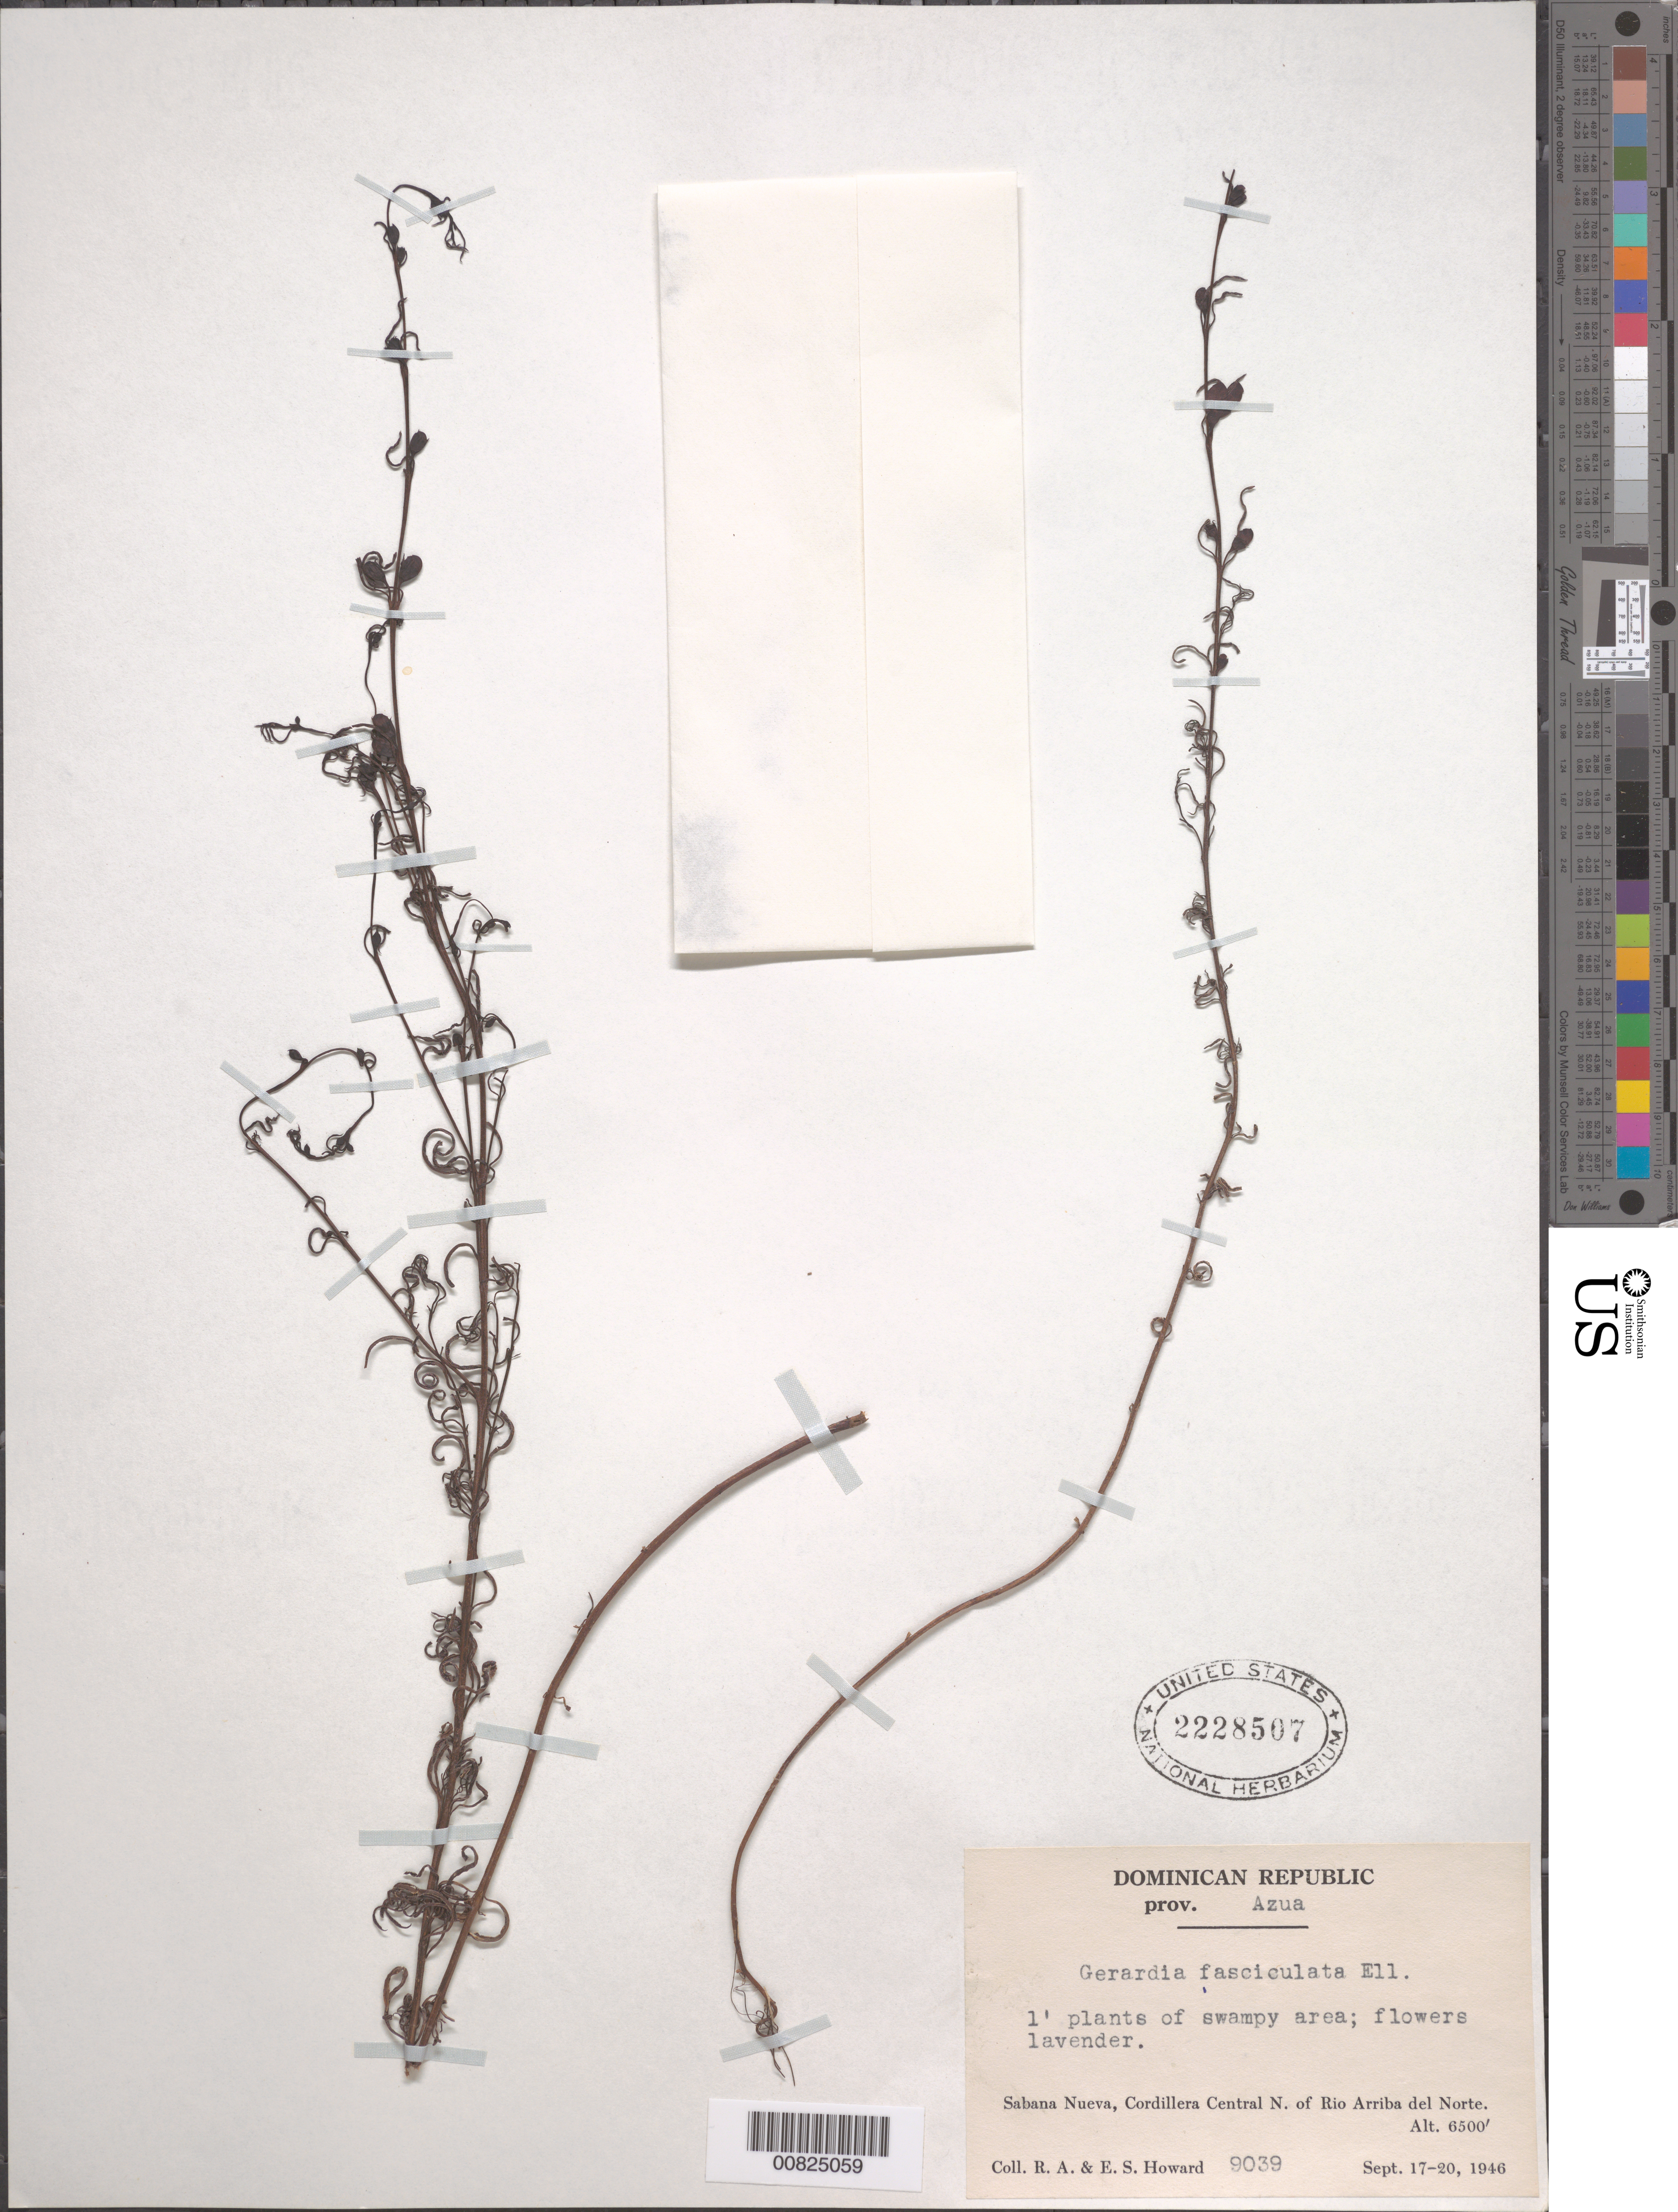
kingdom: Plantae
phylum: Tracheophyta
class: Magnoliopsida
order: Lamiales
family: Orobanchaceae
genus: Agalinis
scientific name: Agalinis fasciculata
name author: (Elliott) Raf.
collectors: R. A. Howard & E. S. Howard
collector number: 9039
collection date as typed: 17 Sep 1946 to 20 Sep 1946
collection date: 1946-09-17/1946-09-20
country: Dominican Republic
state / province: Azua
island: Hispaniola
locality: Sabana Nueva, Cordillera Central N. of Rio Arriba del Norte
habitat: Swampy areas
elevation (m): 1981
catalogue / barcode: US 2228507